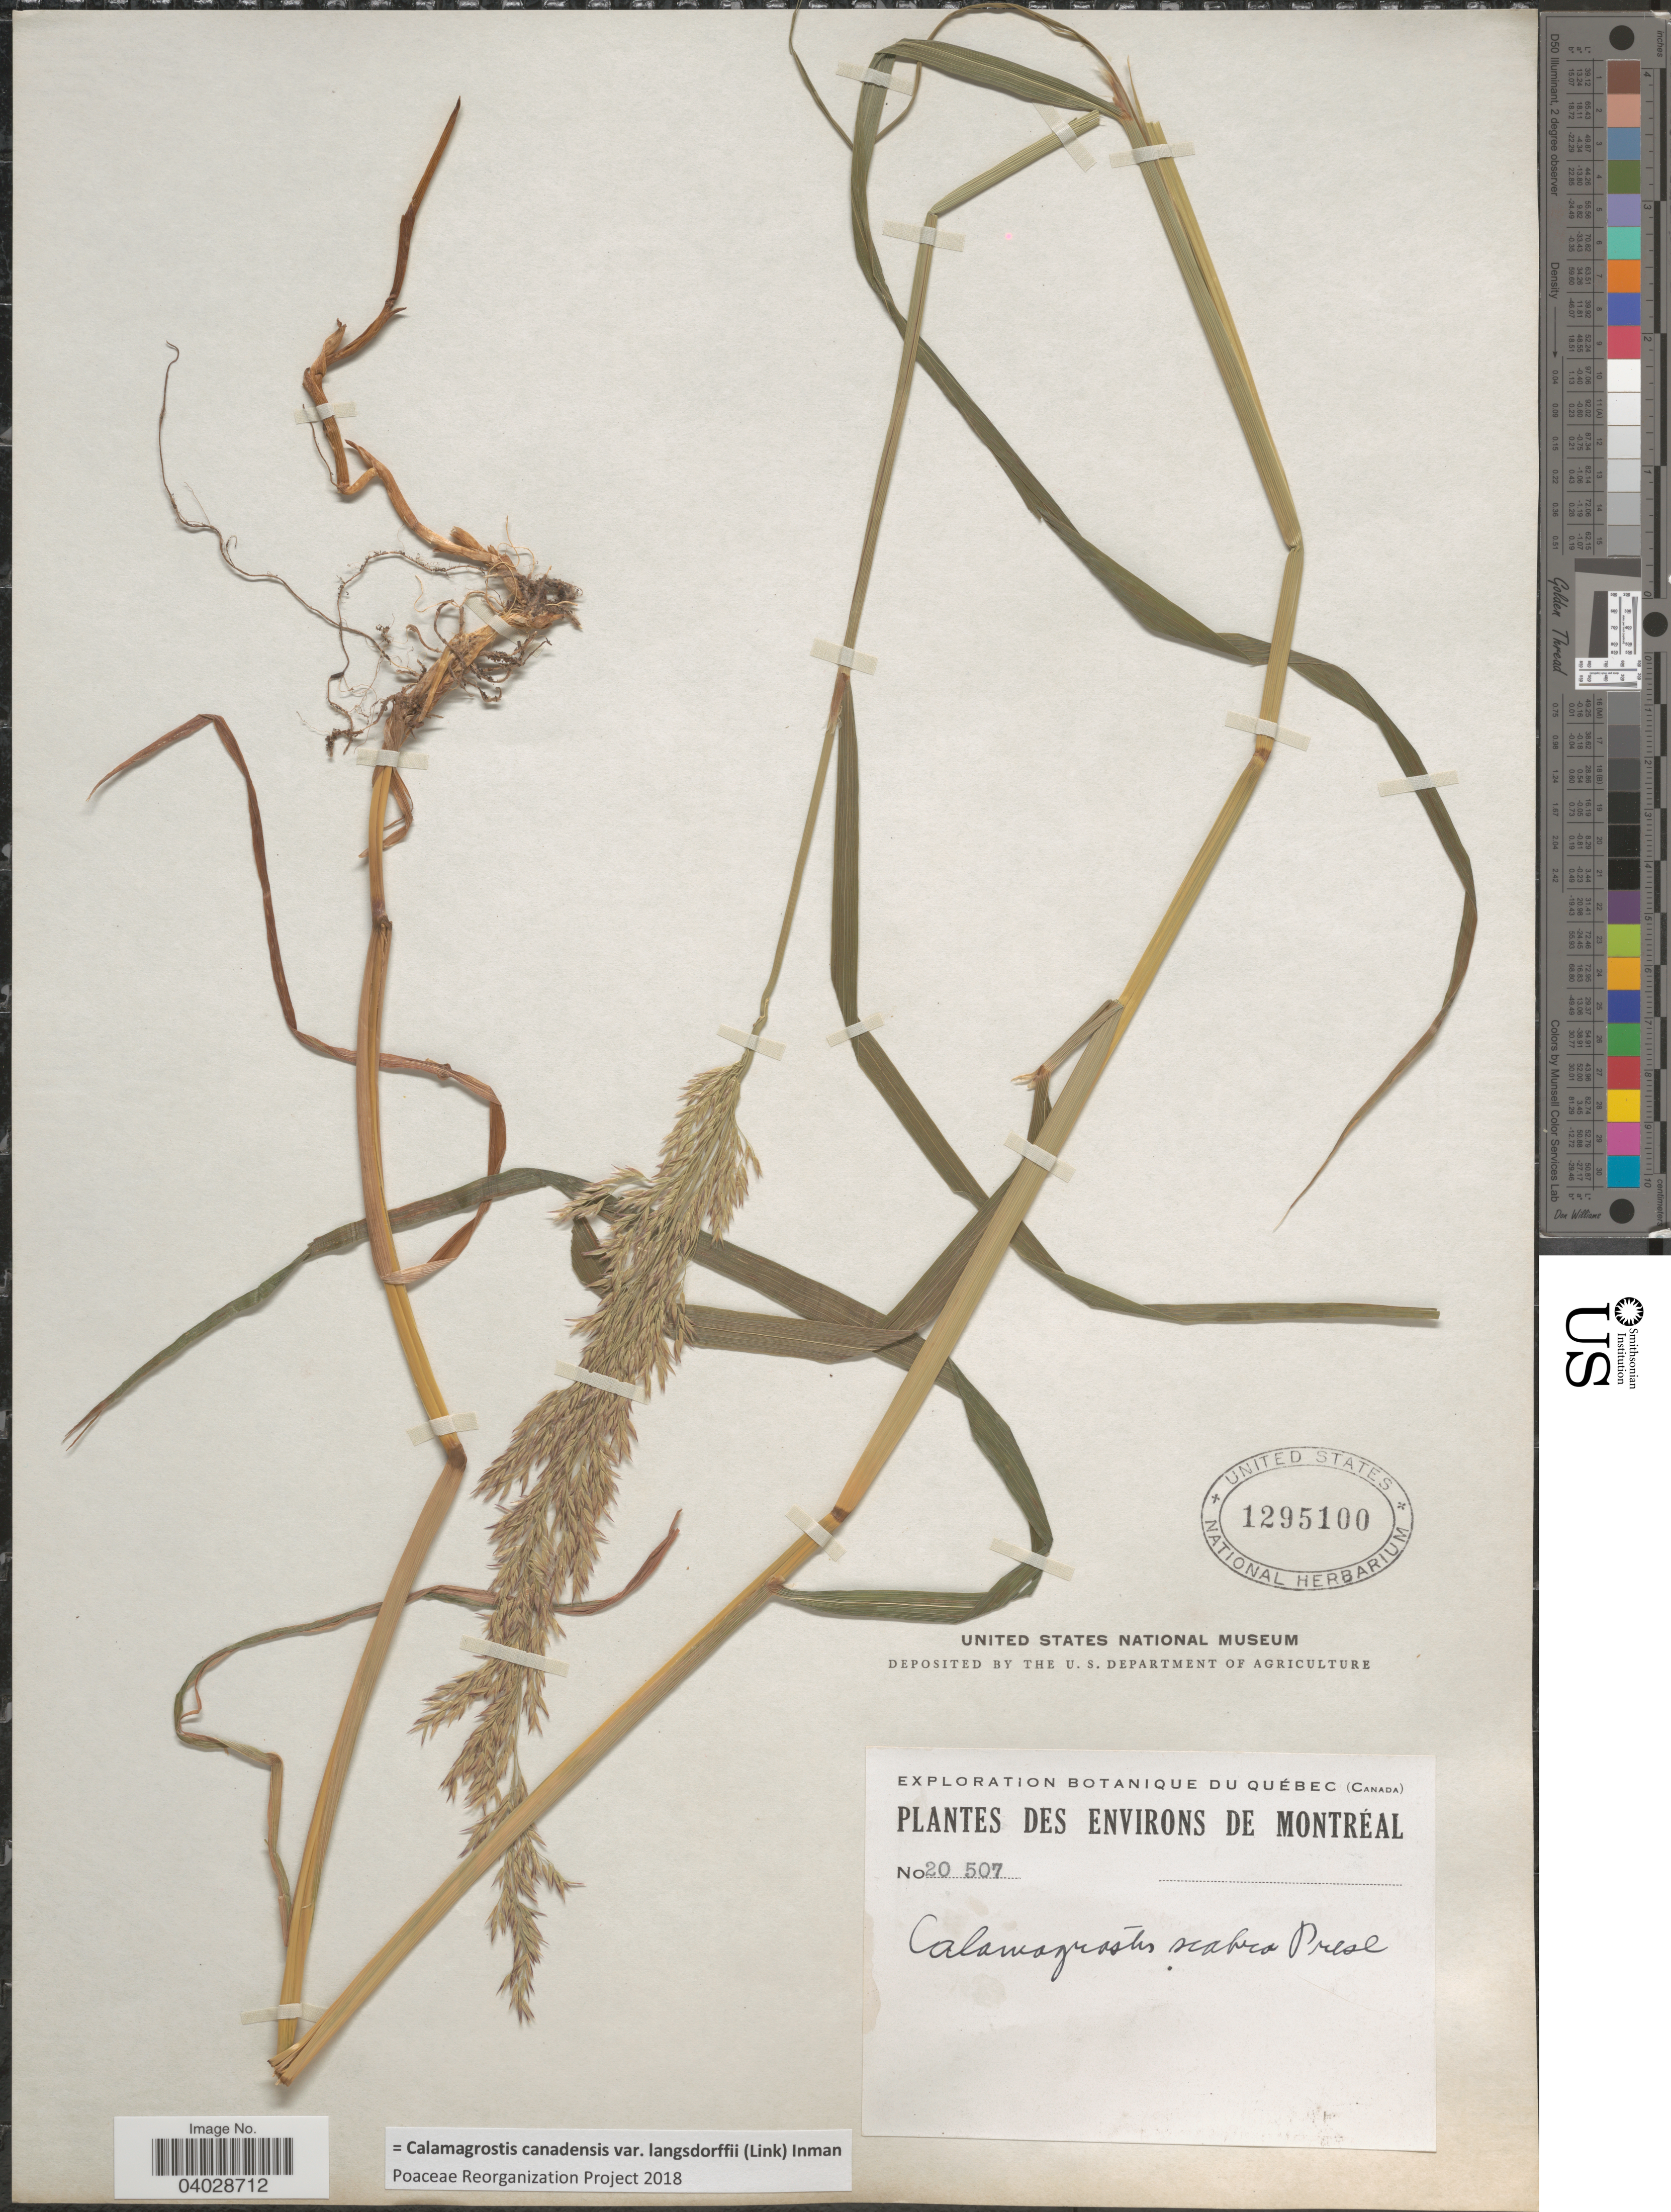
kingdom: Plantae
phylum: Tracheophyta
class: Liliopsida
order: Poales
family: Poaceae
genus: Calamagrostis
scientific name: Calamagrostis canadensis var. langsdorffii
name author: (Link) Inman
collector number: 20507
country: Canada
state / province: Quebec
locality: Environs de Montréal.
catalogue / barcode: US 1295100